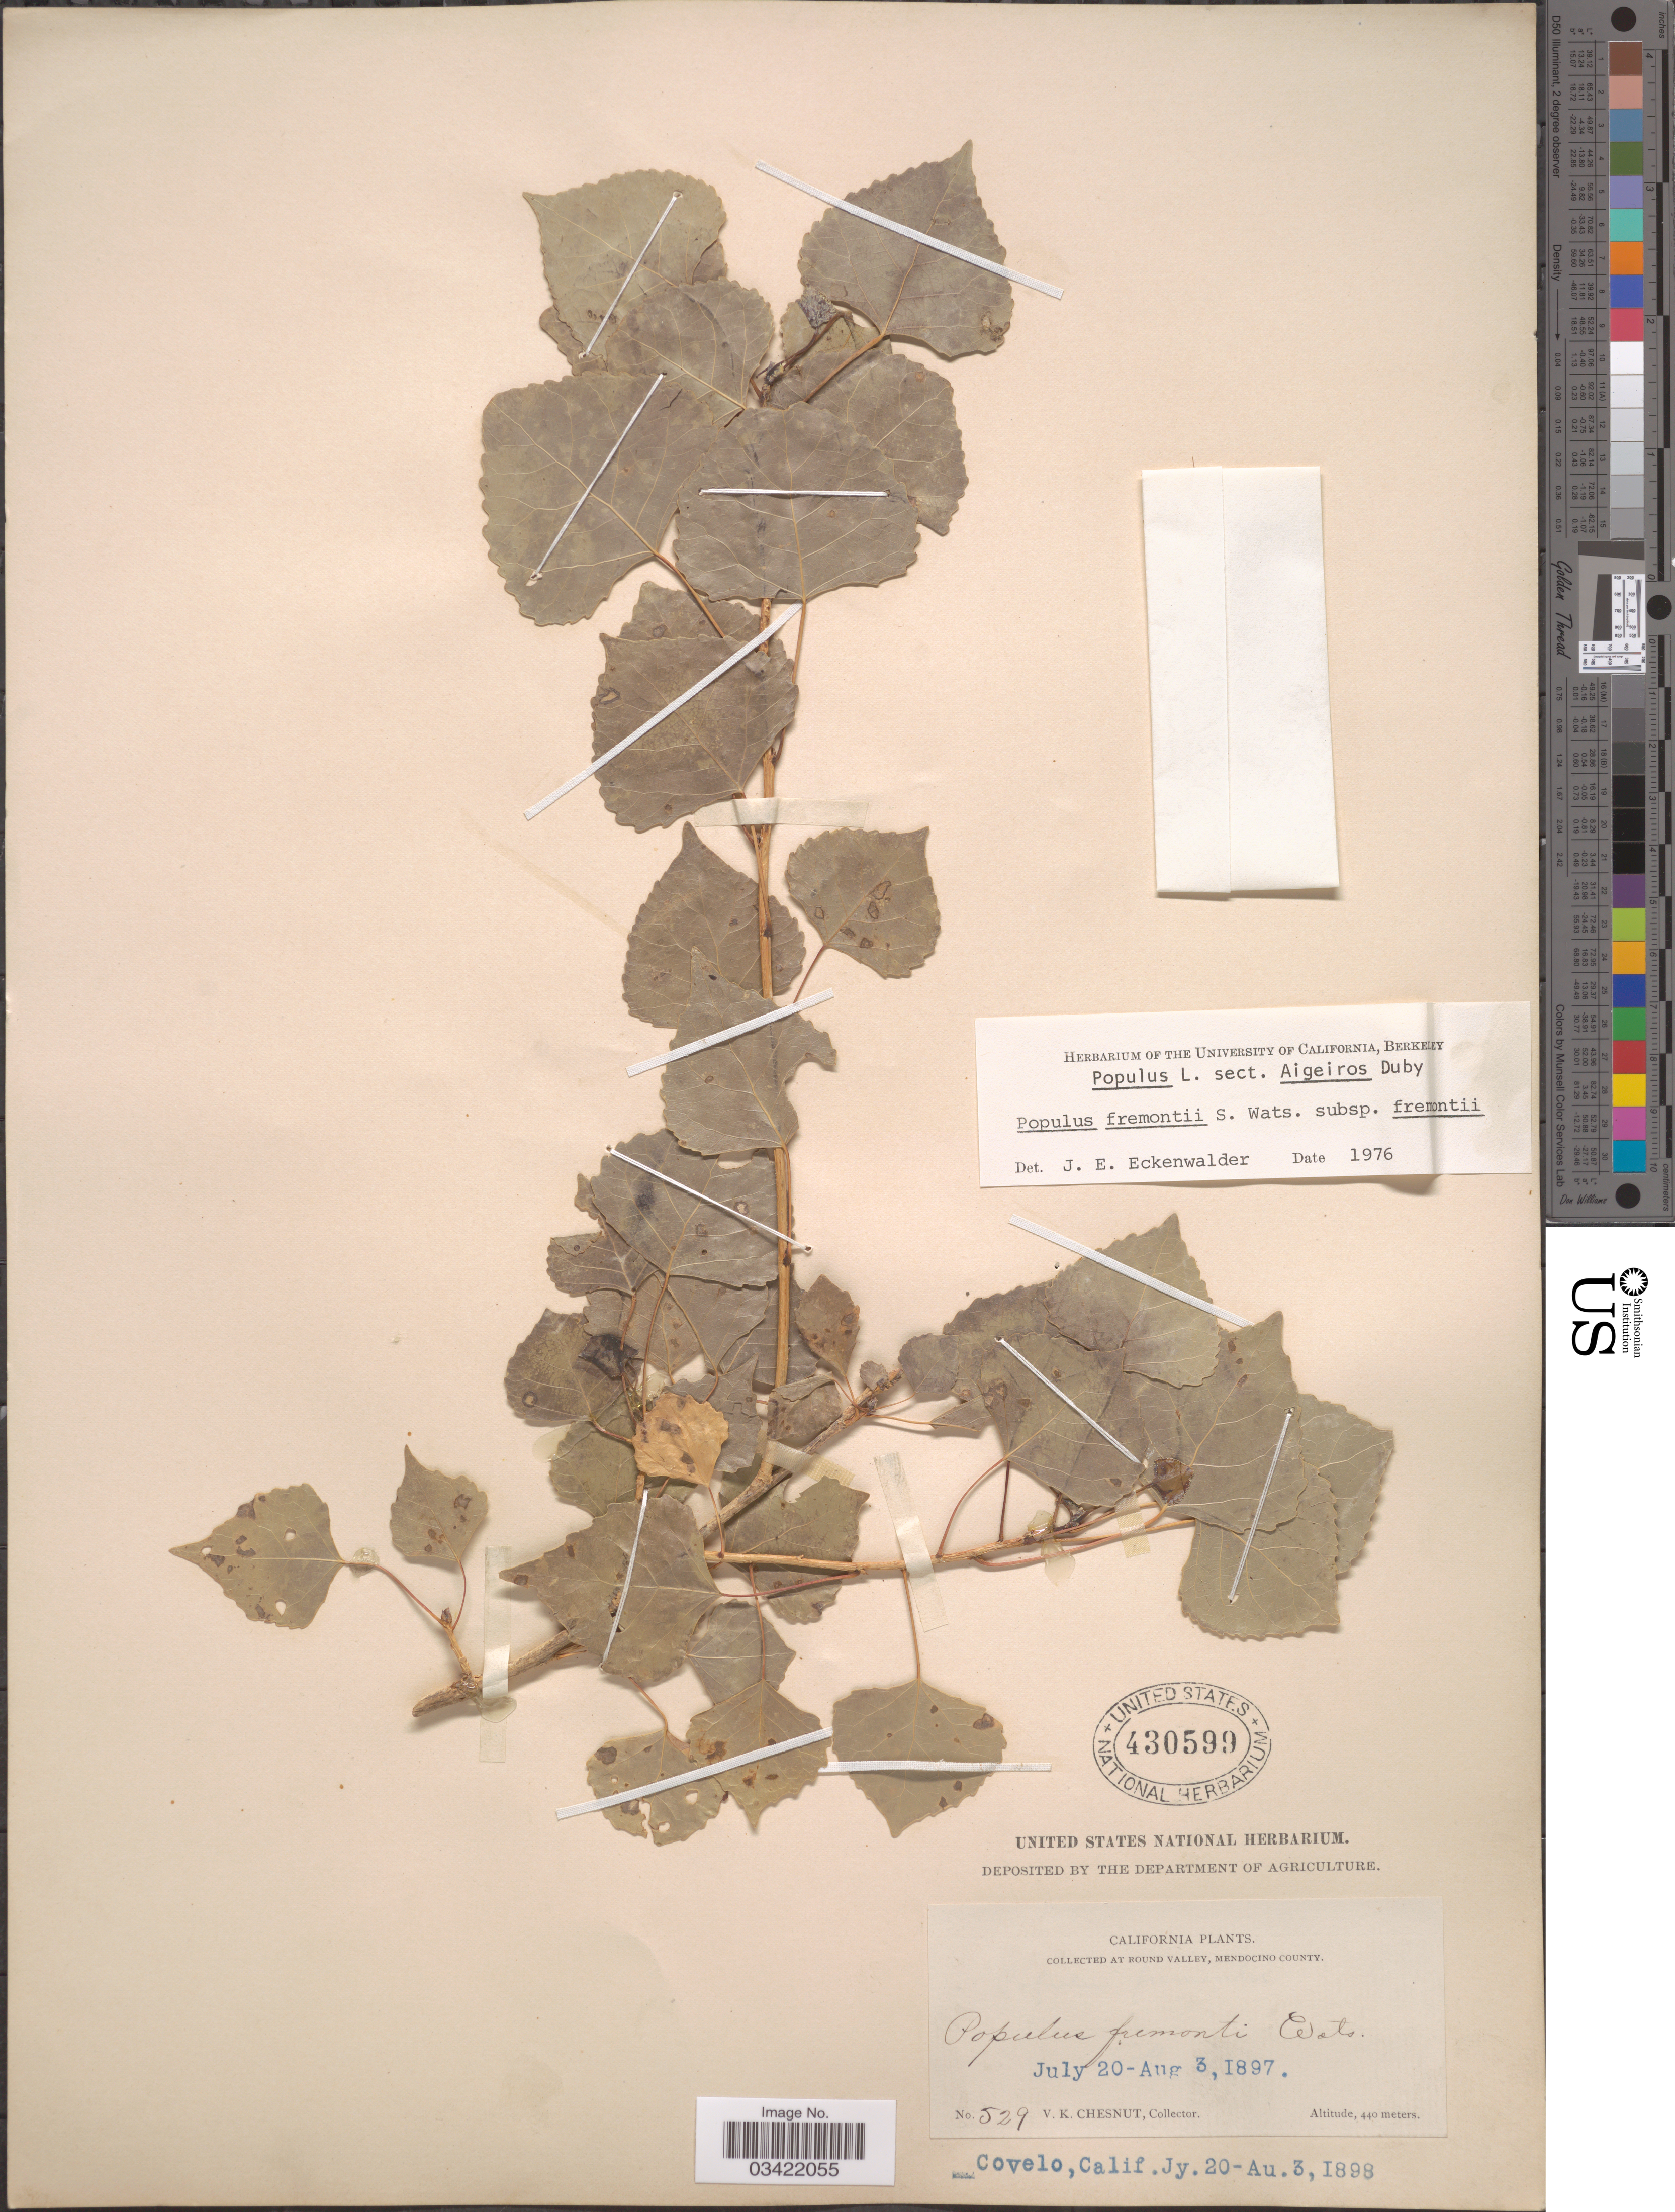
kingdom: Plantae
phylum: Tracheophyta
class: Magnoliopsida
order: Malpighiales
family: Salicaceae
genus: Populus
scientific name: Populus fremontii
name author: S. Watson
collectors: V. Chesnut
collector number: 529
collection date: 1897-07-20/1897-08-03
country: United States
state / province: California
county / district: Mendocino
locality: At Round Valley, Mendocino County.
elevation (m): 440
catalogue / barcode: US 430599